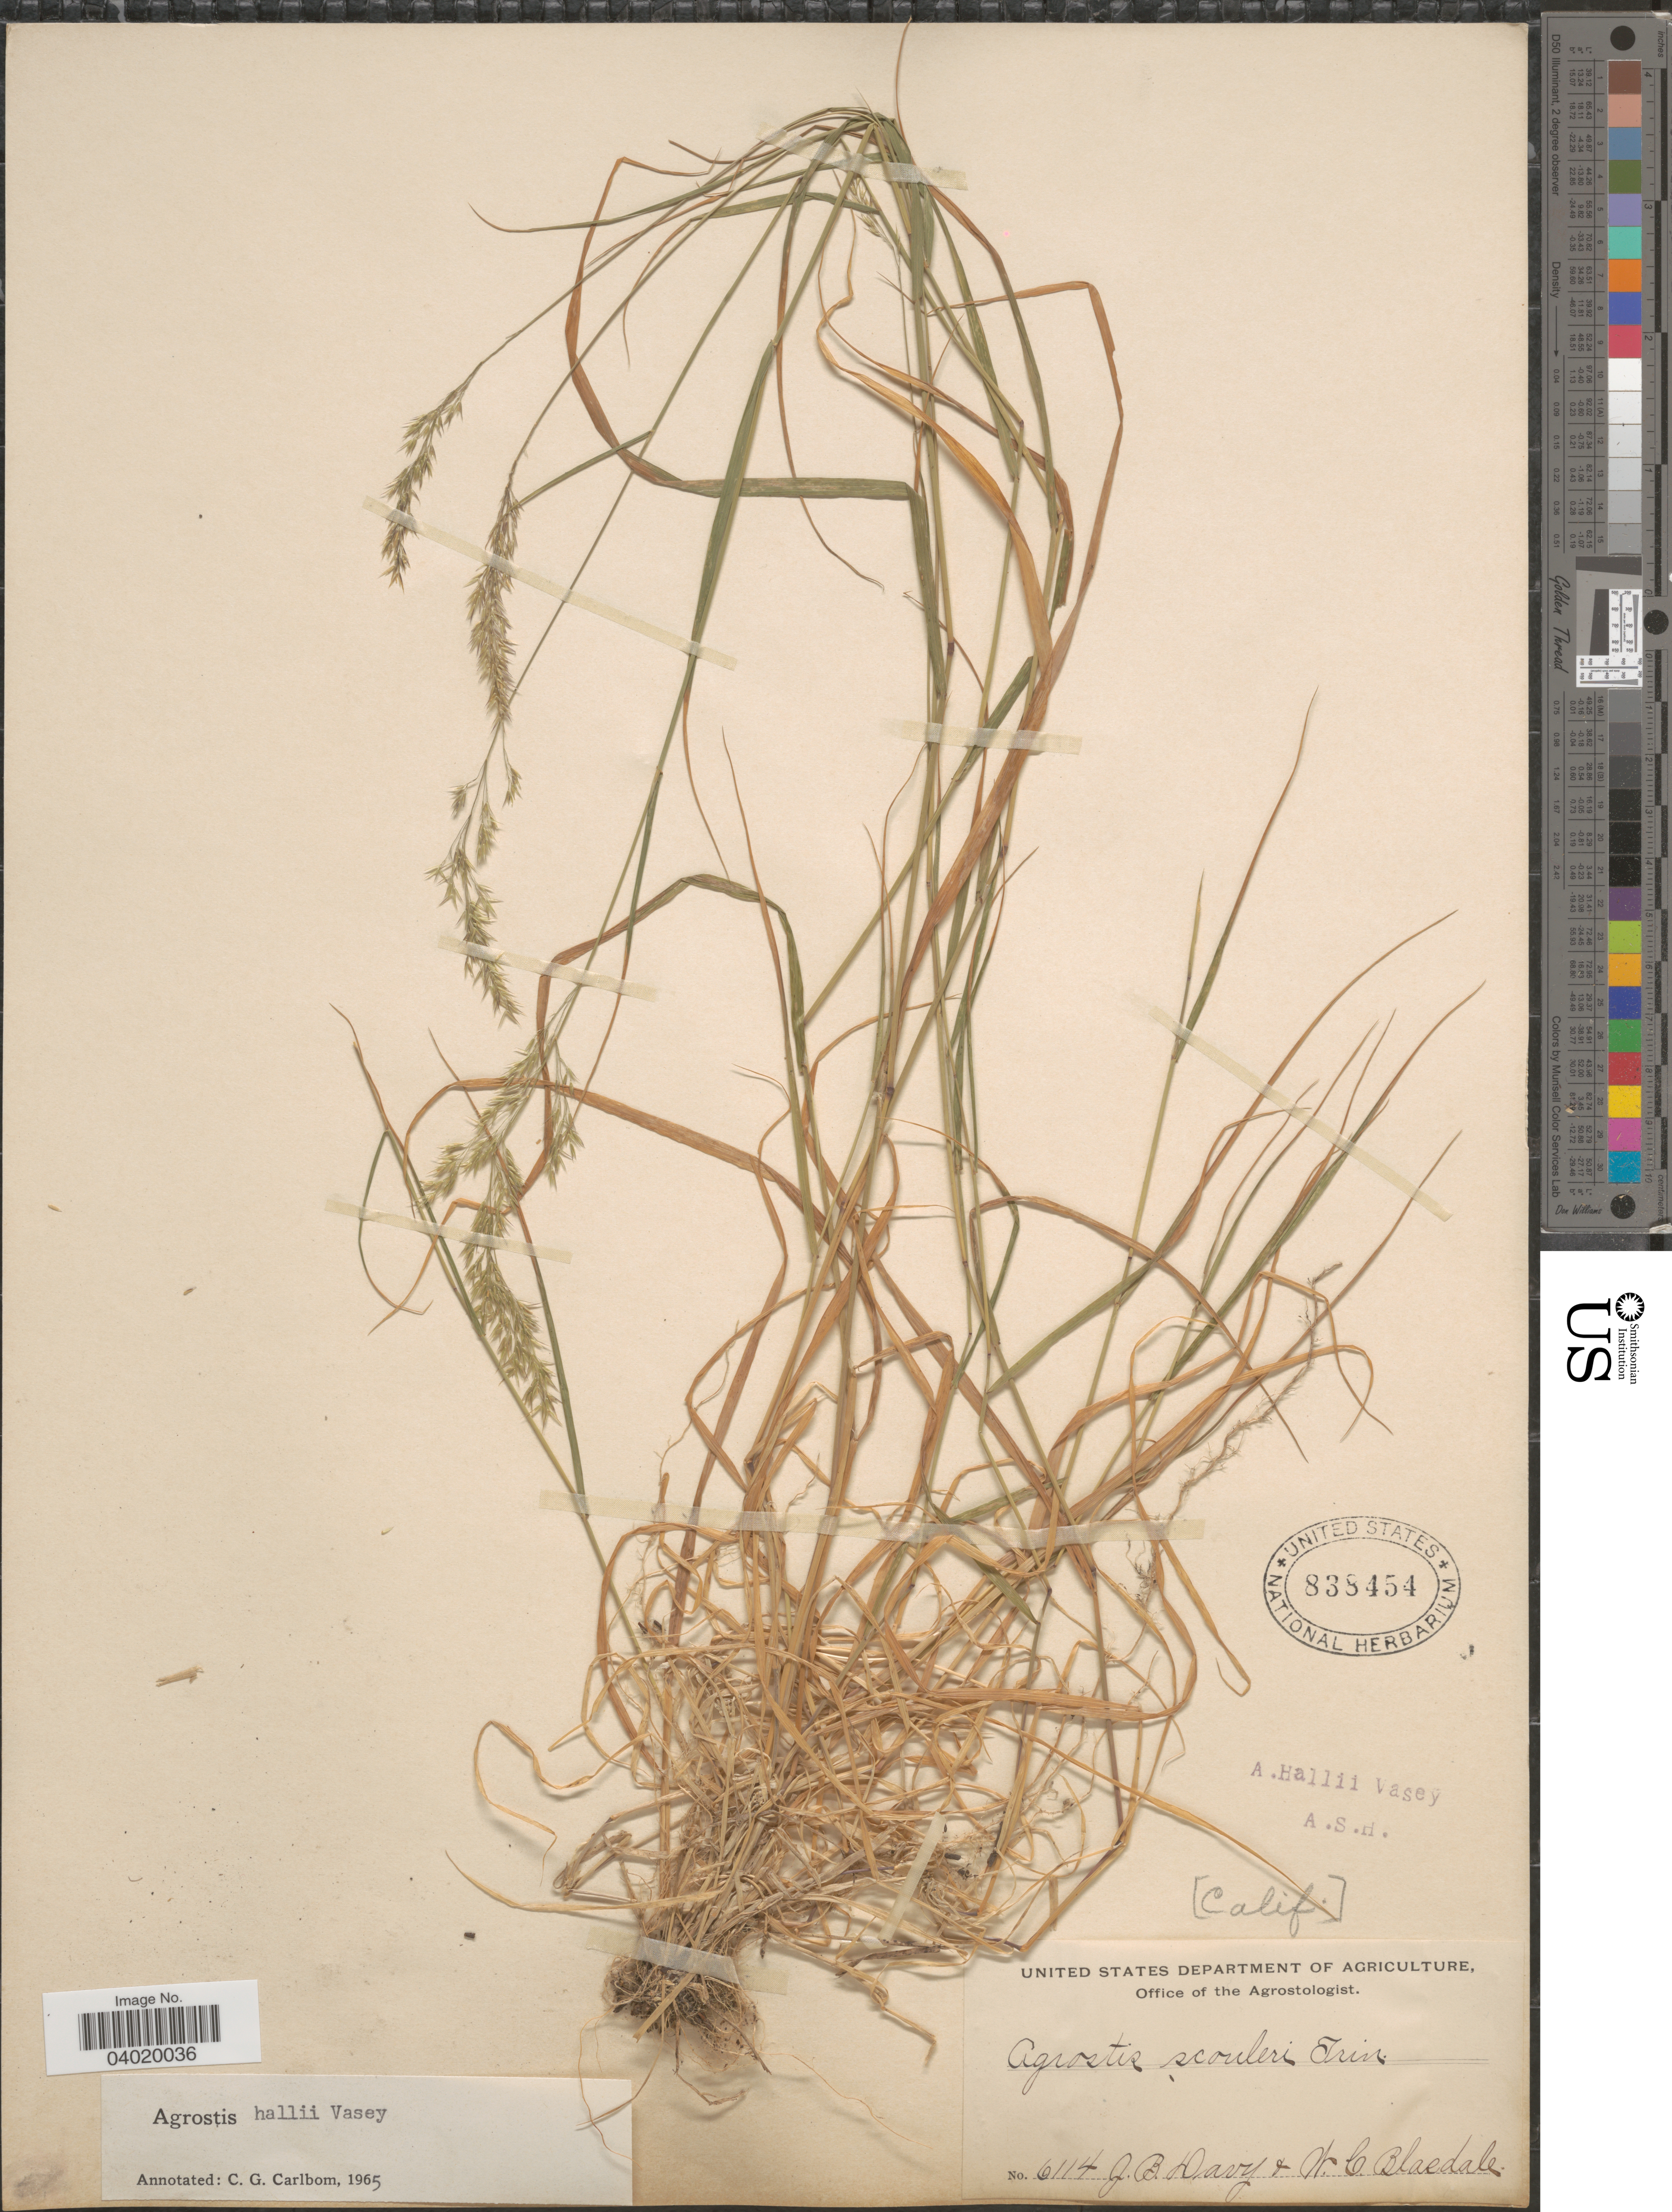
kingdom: Plantae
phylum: Tracheophyta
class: Liliopsida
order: Poales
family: Poaceae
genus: Agrostis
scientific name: Agrostis hallii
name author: Vasey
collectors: J. Burtt Davy & W. Blasdale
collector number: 6114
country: United States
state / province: California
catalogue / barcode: US 838454